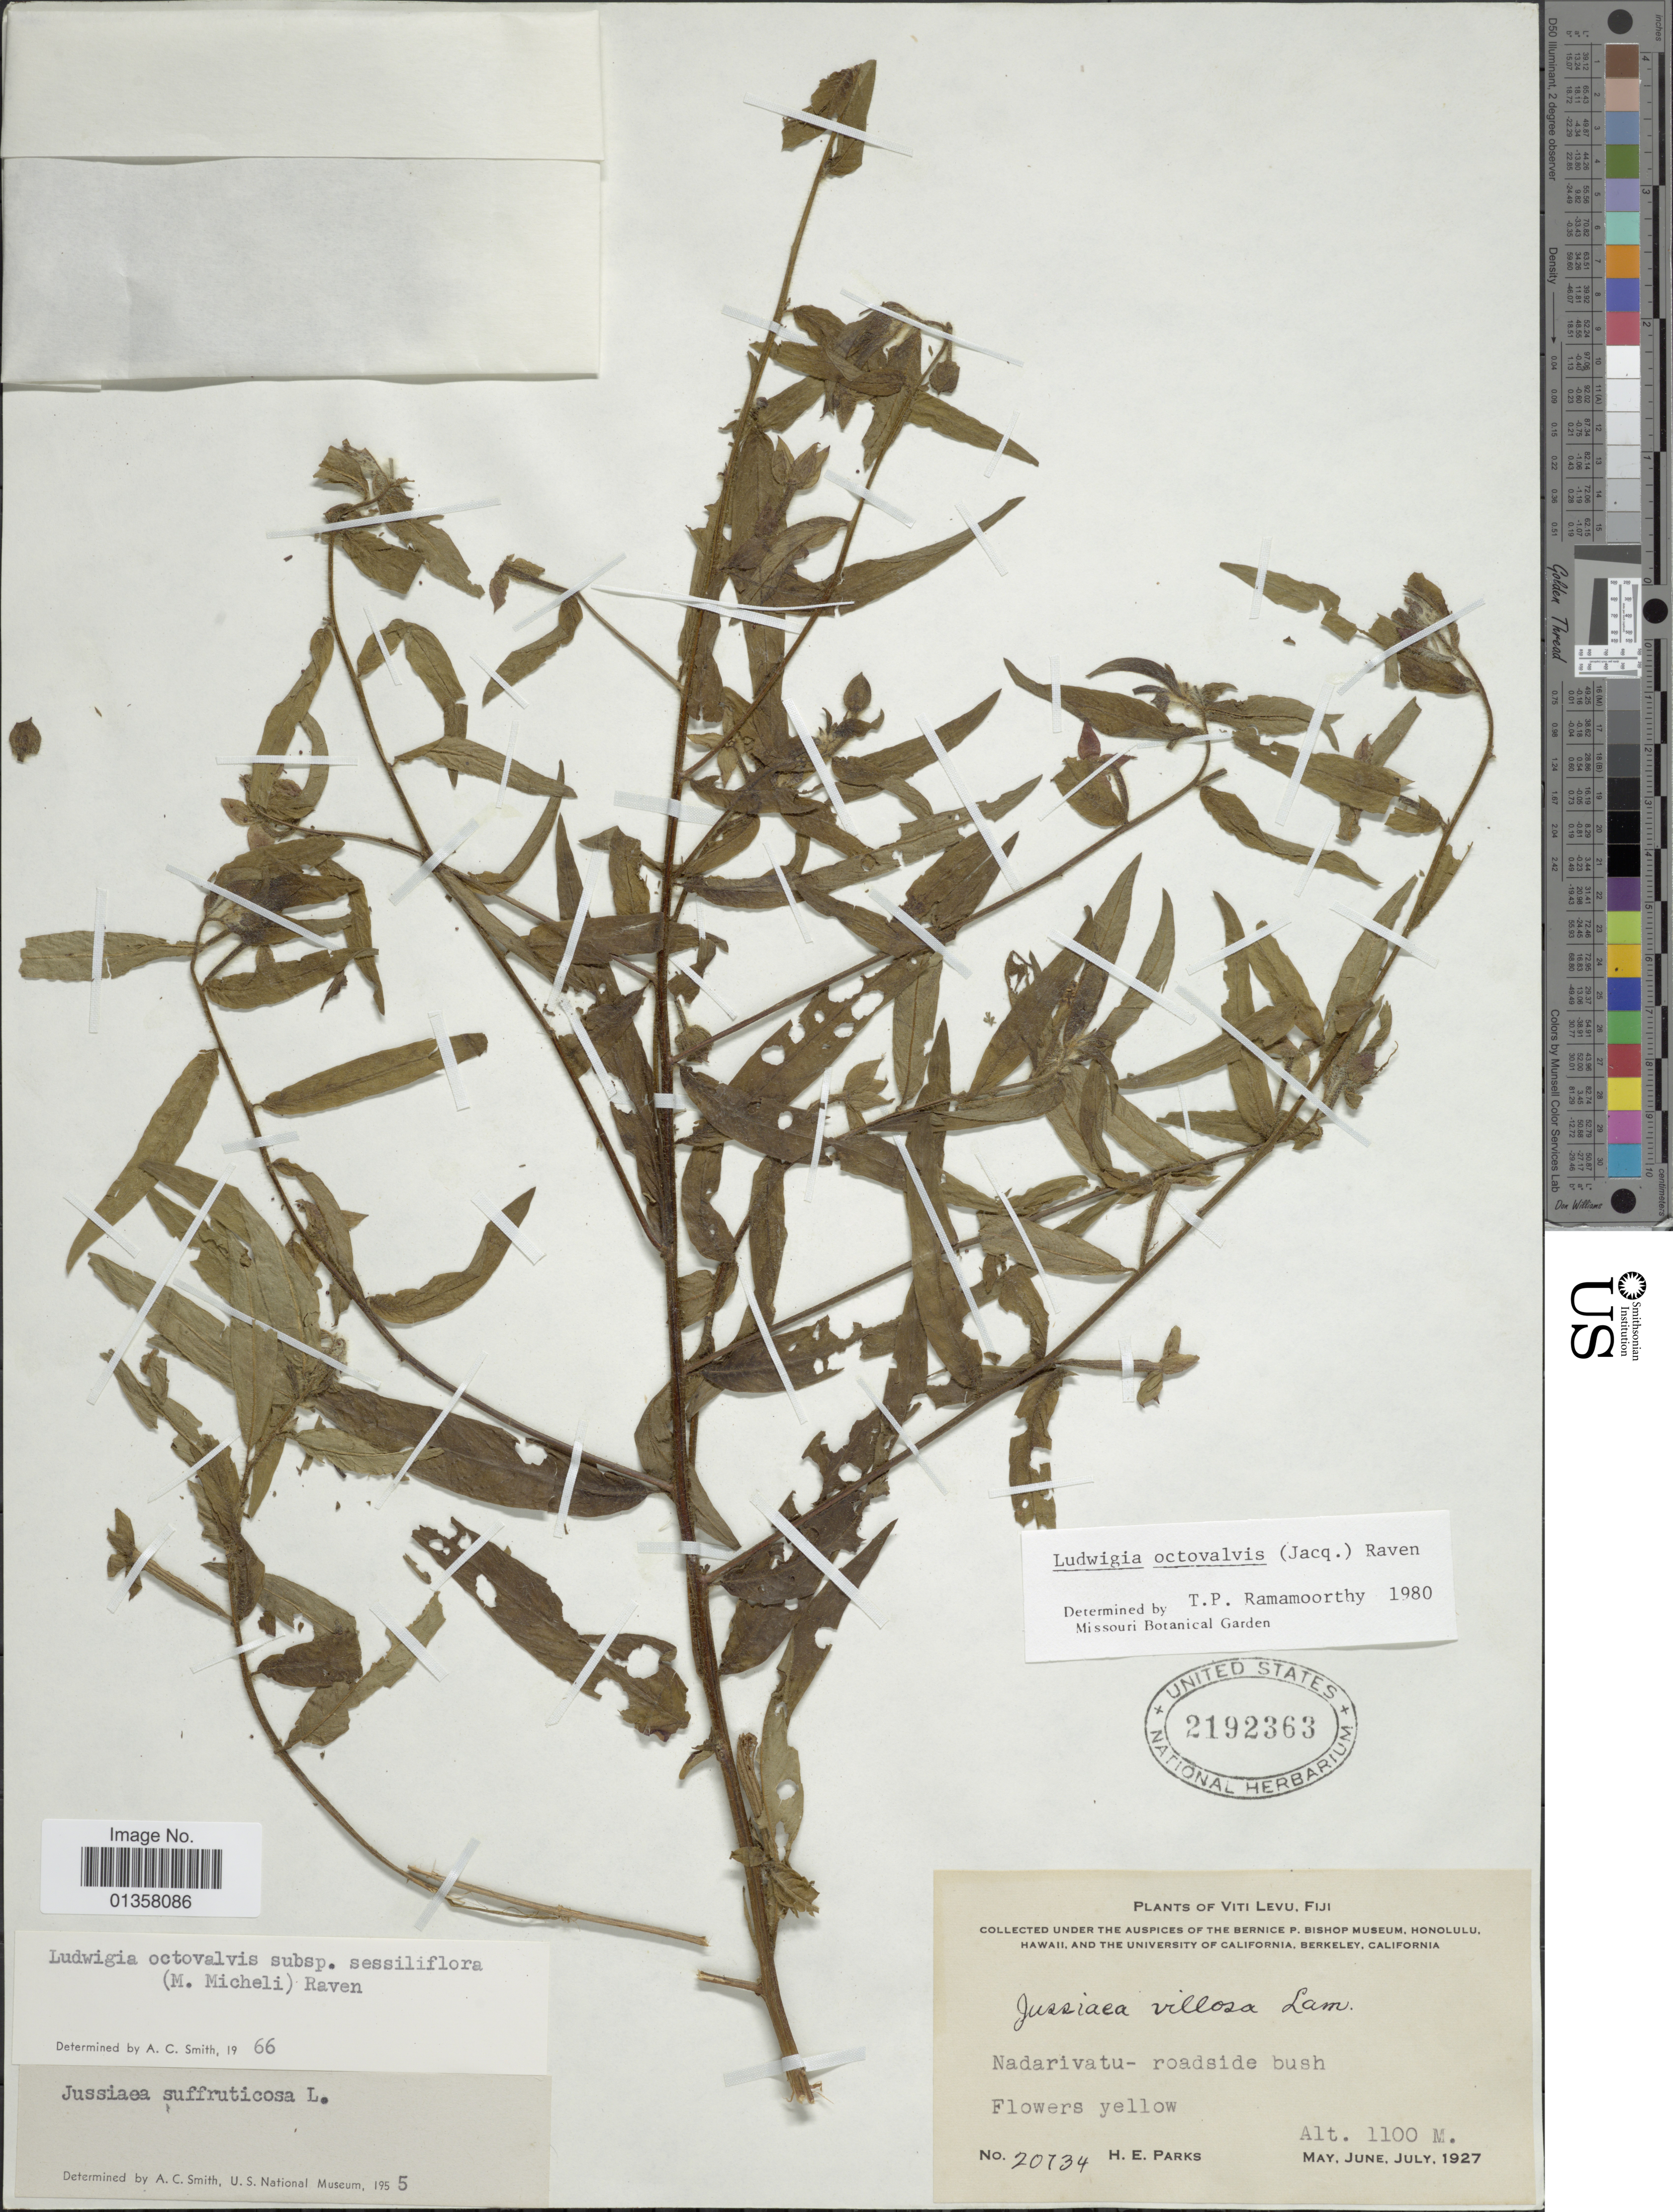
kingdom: Plantae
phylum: Tracheophyta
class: Magnoliopsida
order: Myrtales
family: Onagraceae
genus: Ludwigia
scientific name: Ludwigia octovalvis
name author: (Jacq.) P.H. Raven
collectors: H. E. Parks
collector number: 20734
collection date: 1927-05/1927-07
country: Fiji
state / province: Western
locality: Viti Levu. Nadarivatu - roadside bush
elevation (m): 1100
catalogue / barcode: US 2192363